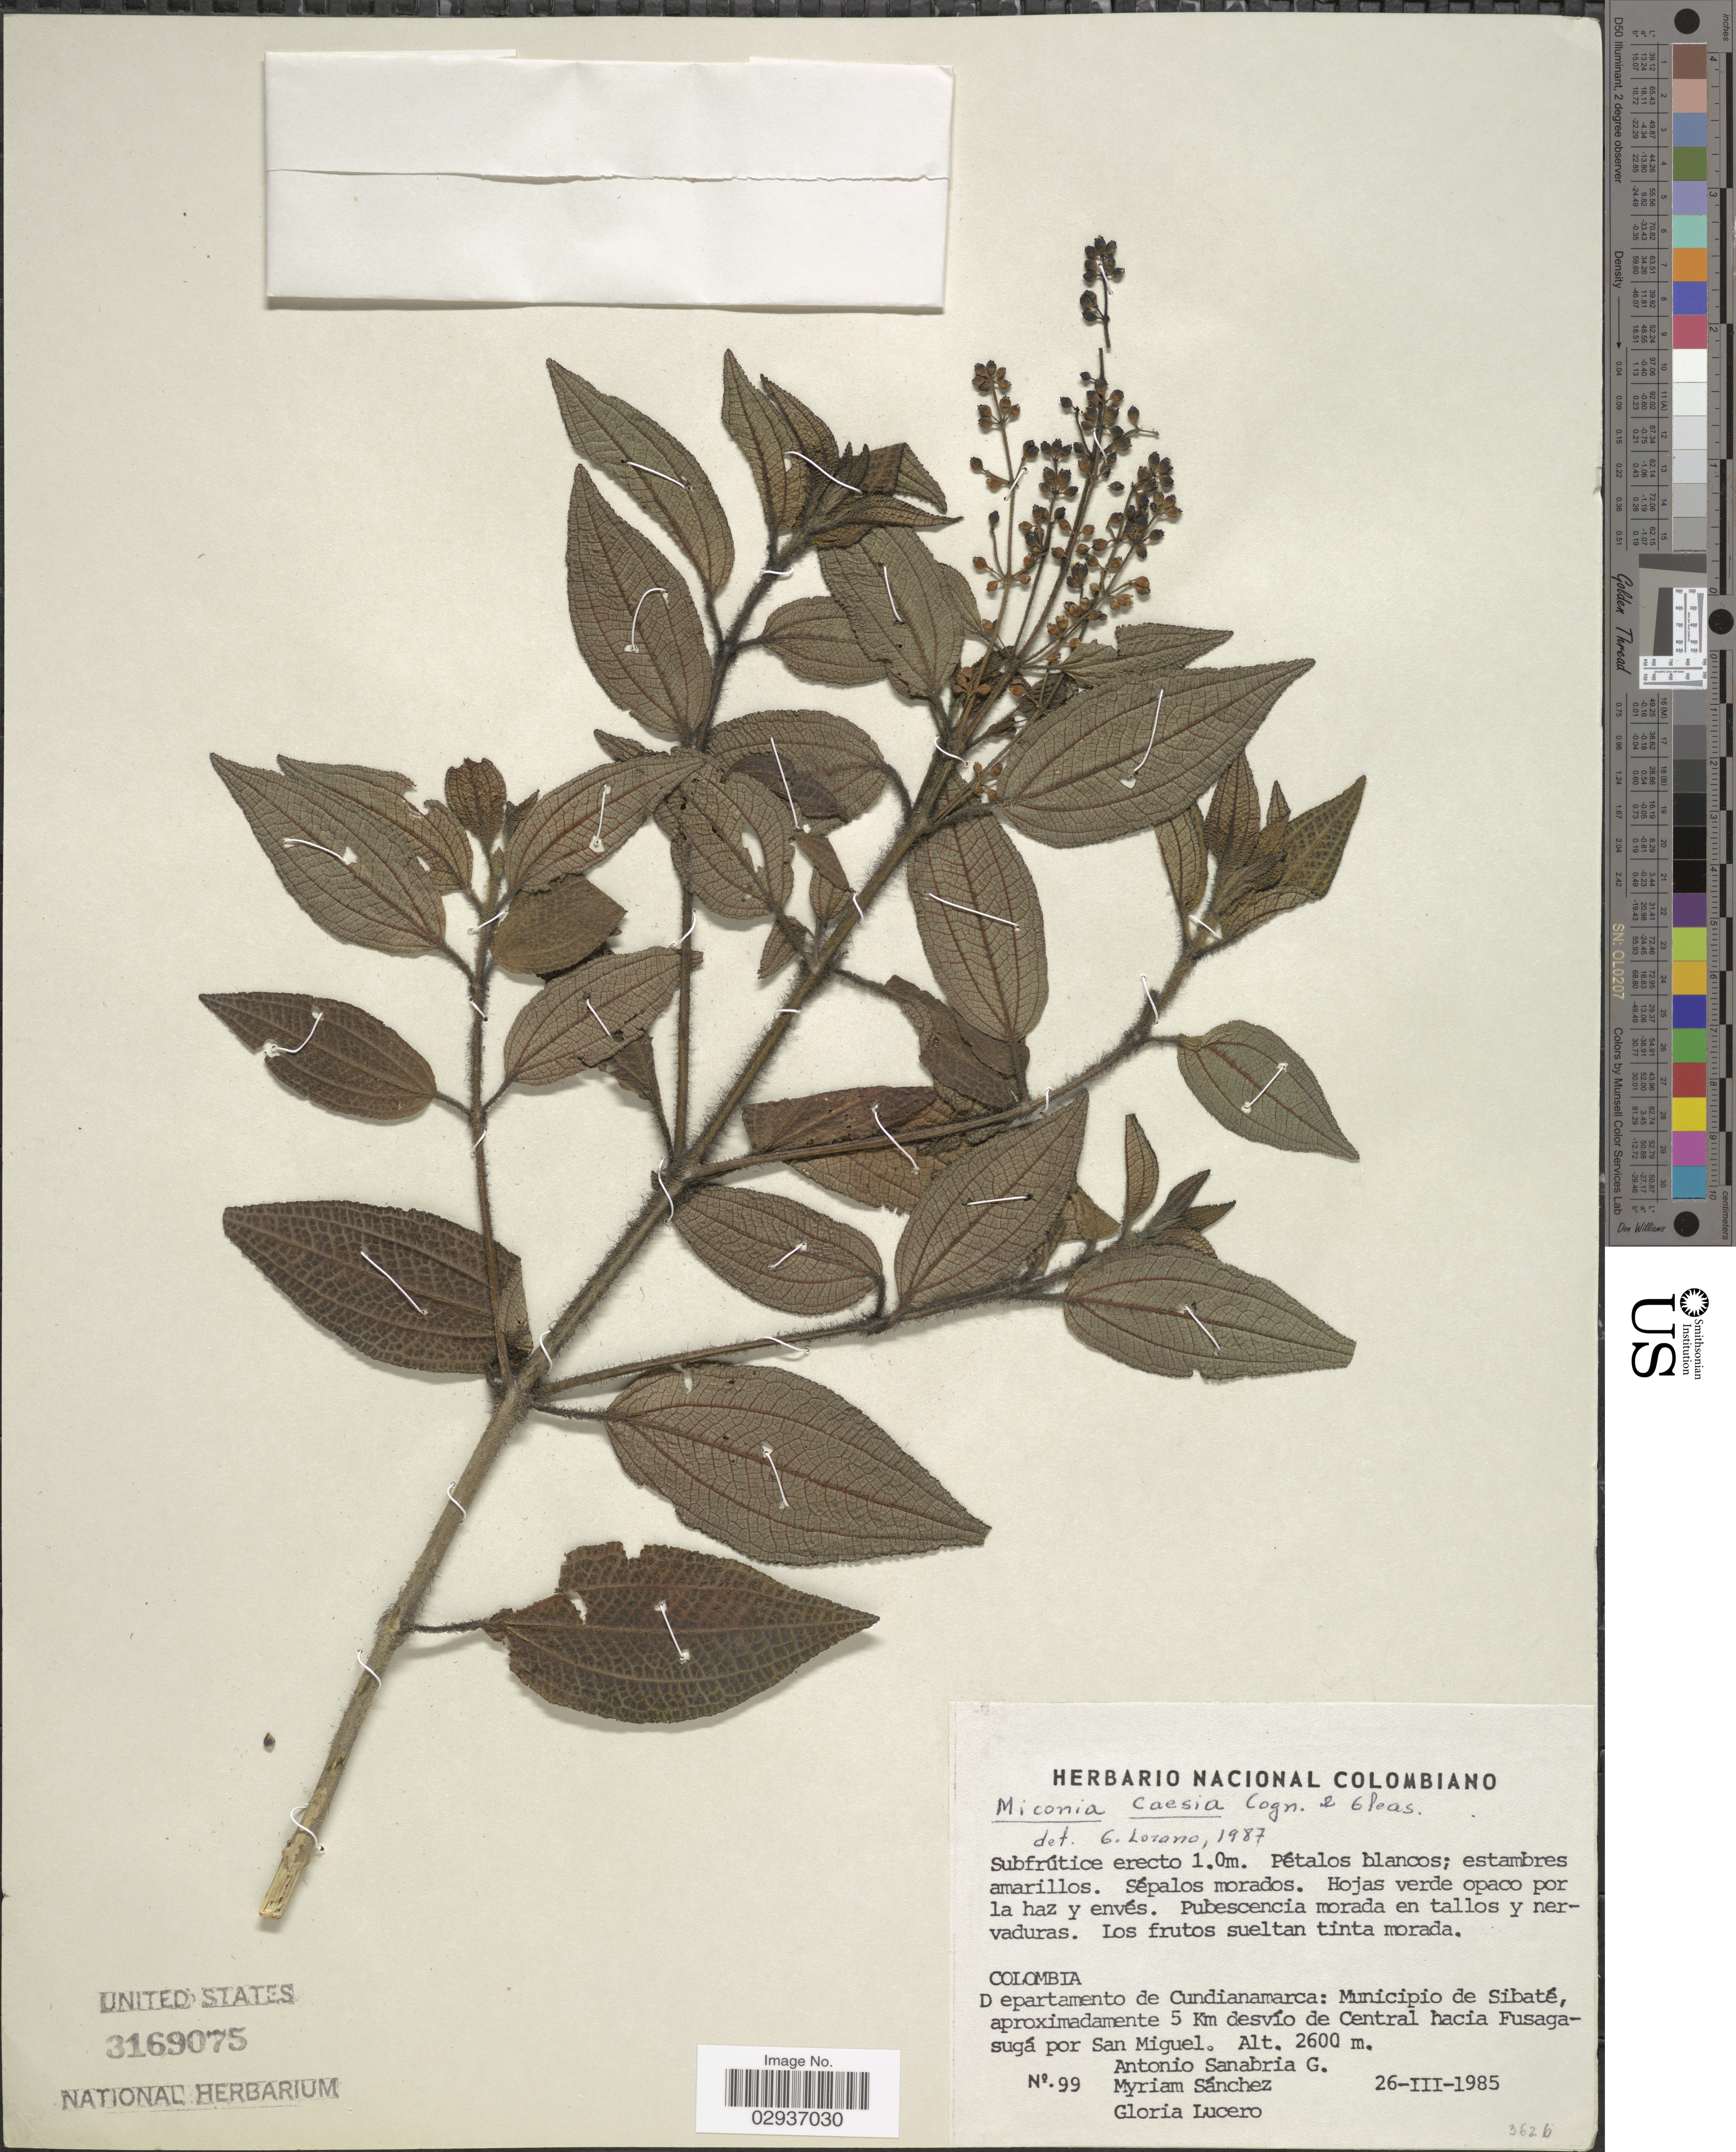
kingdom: Plantae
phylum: Tracheophyta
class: Magnoliopsida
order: Myrtales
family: Melastomataceae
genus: Miconia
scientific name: Miconia caesia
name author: Cogn. & Gleason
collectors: A. Sanabria G., M. Sánchez & G. Lucero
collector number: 99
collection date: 1985-03-26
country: Colombia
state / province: Cundinamarca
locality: Departamento de Cundinamarca: Municipio de Sibaté, aproximadamente 5 Km desvío de Central hacia Fusaga-sugá por San Miguel.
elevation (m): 2600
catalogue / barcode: US 3169075